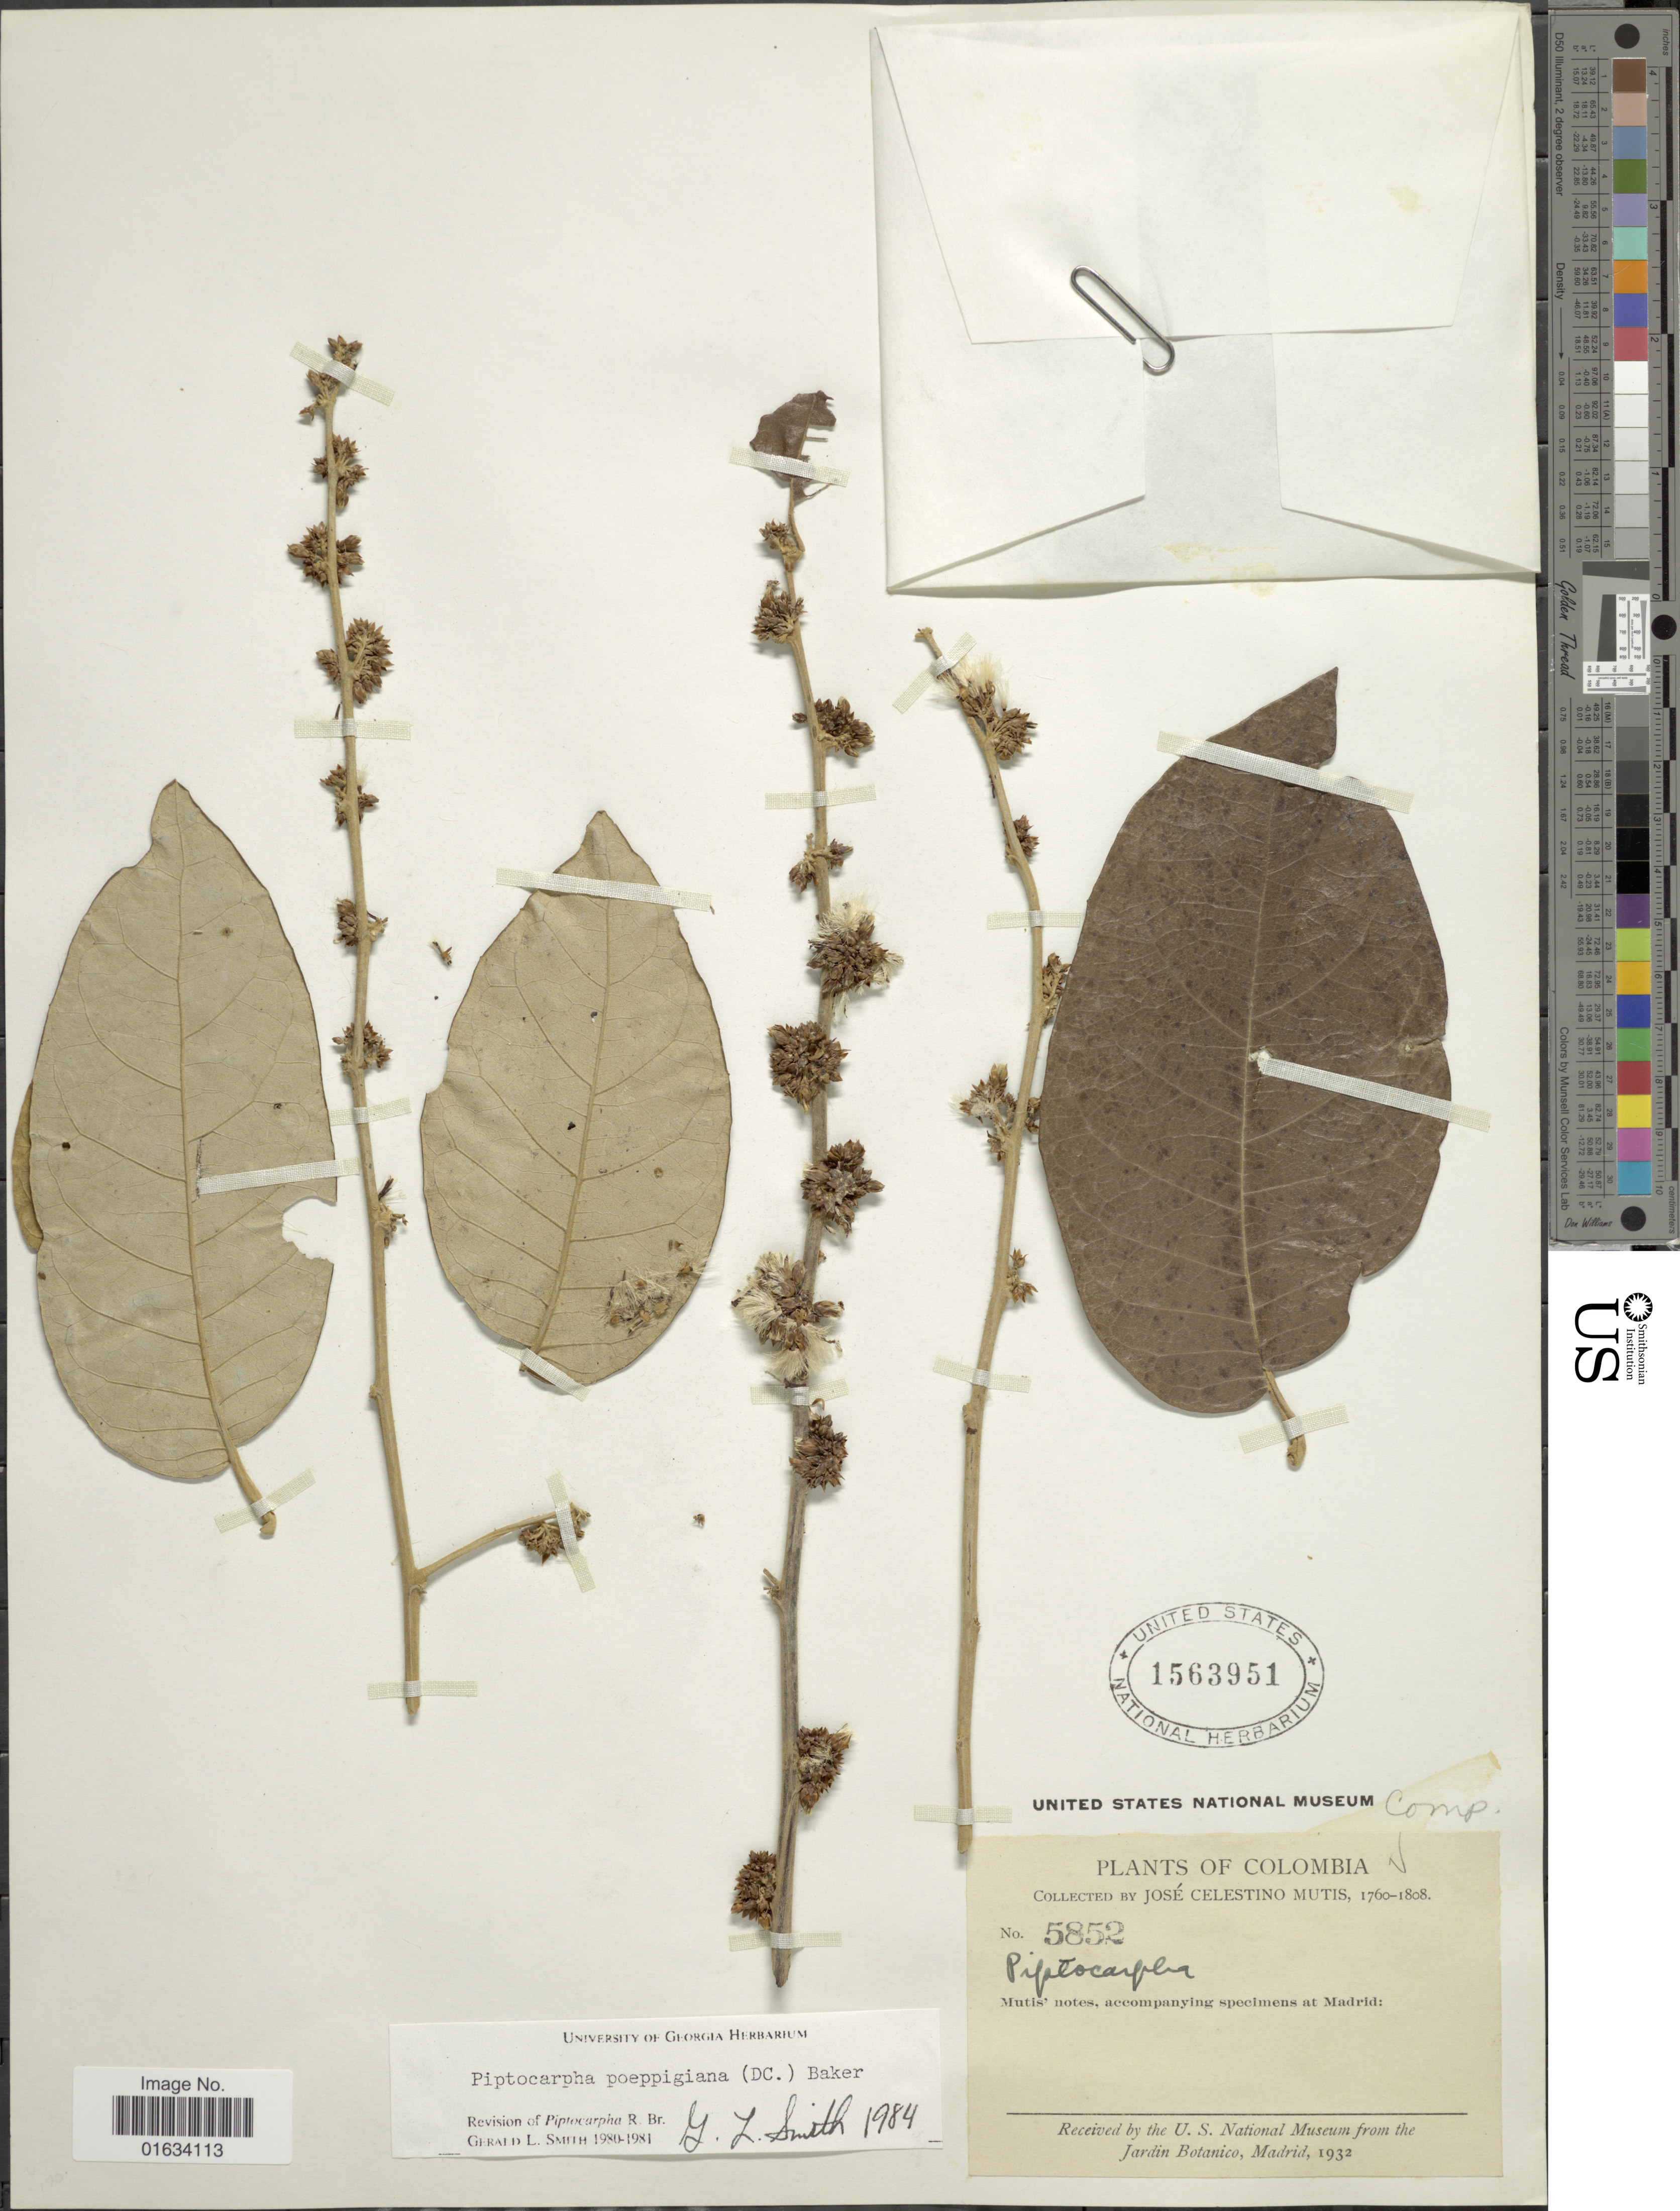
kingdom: Plantae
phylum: Tracheophyta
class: Magnoliopsida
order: Asterales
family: Asteraceae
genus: Piptocarpha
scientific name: Piptocarpha poeppigiana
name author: (DC.) Baker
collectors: J. C. B. Mutis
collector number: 5852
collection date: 1760/1808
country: Colombia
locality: Colombia. Mutis' notes, accompanying specimens at Madrid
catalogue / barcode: US 1563951